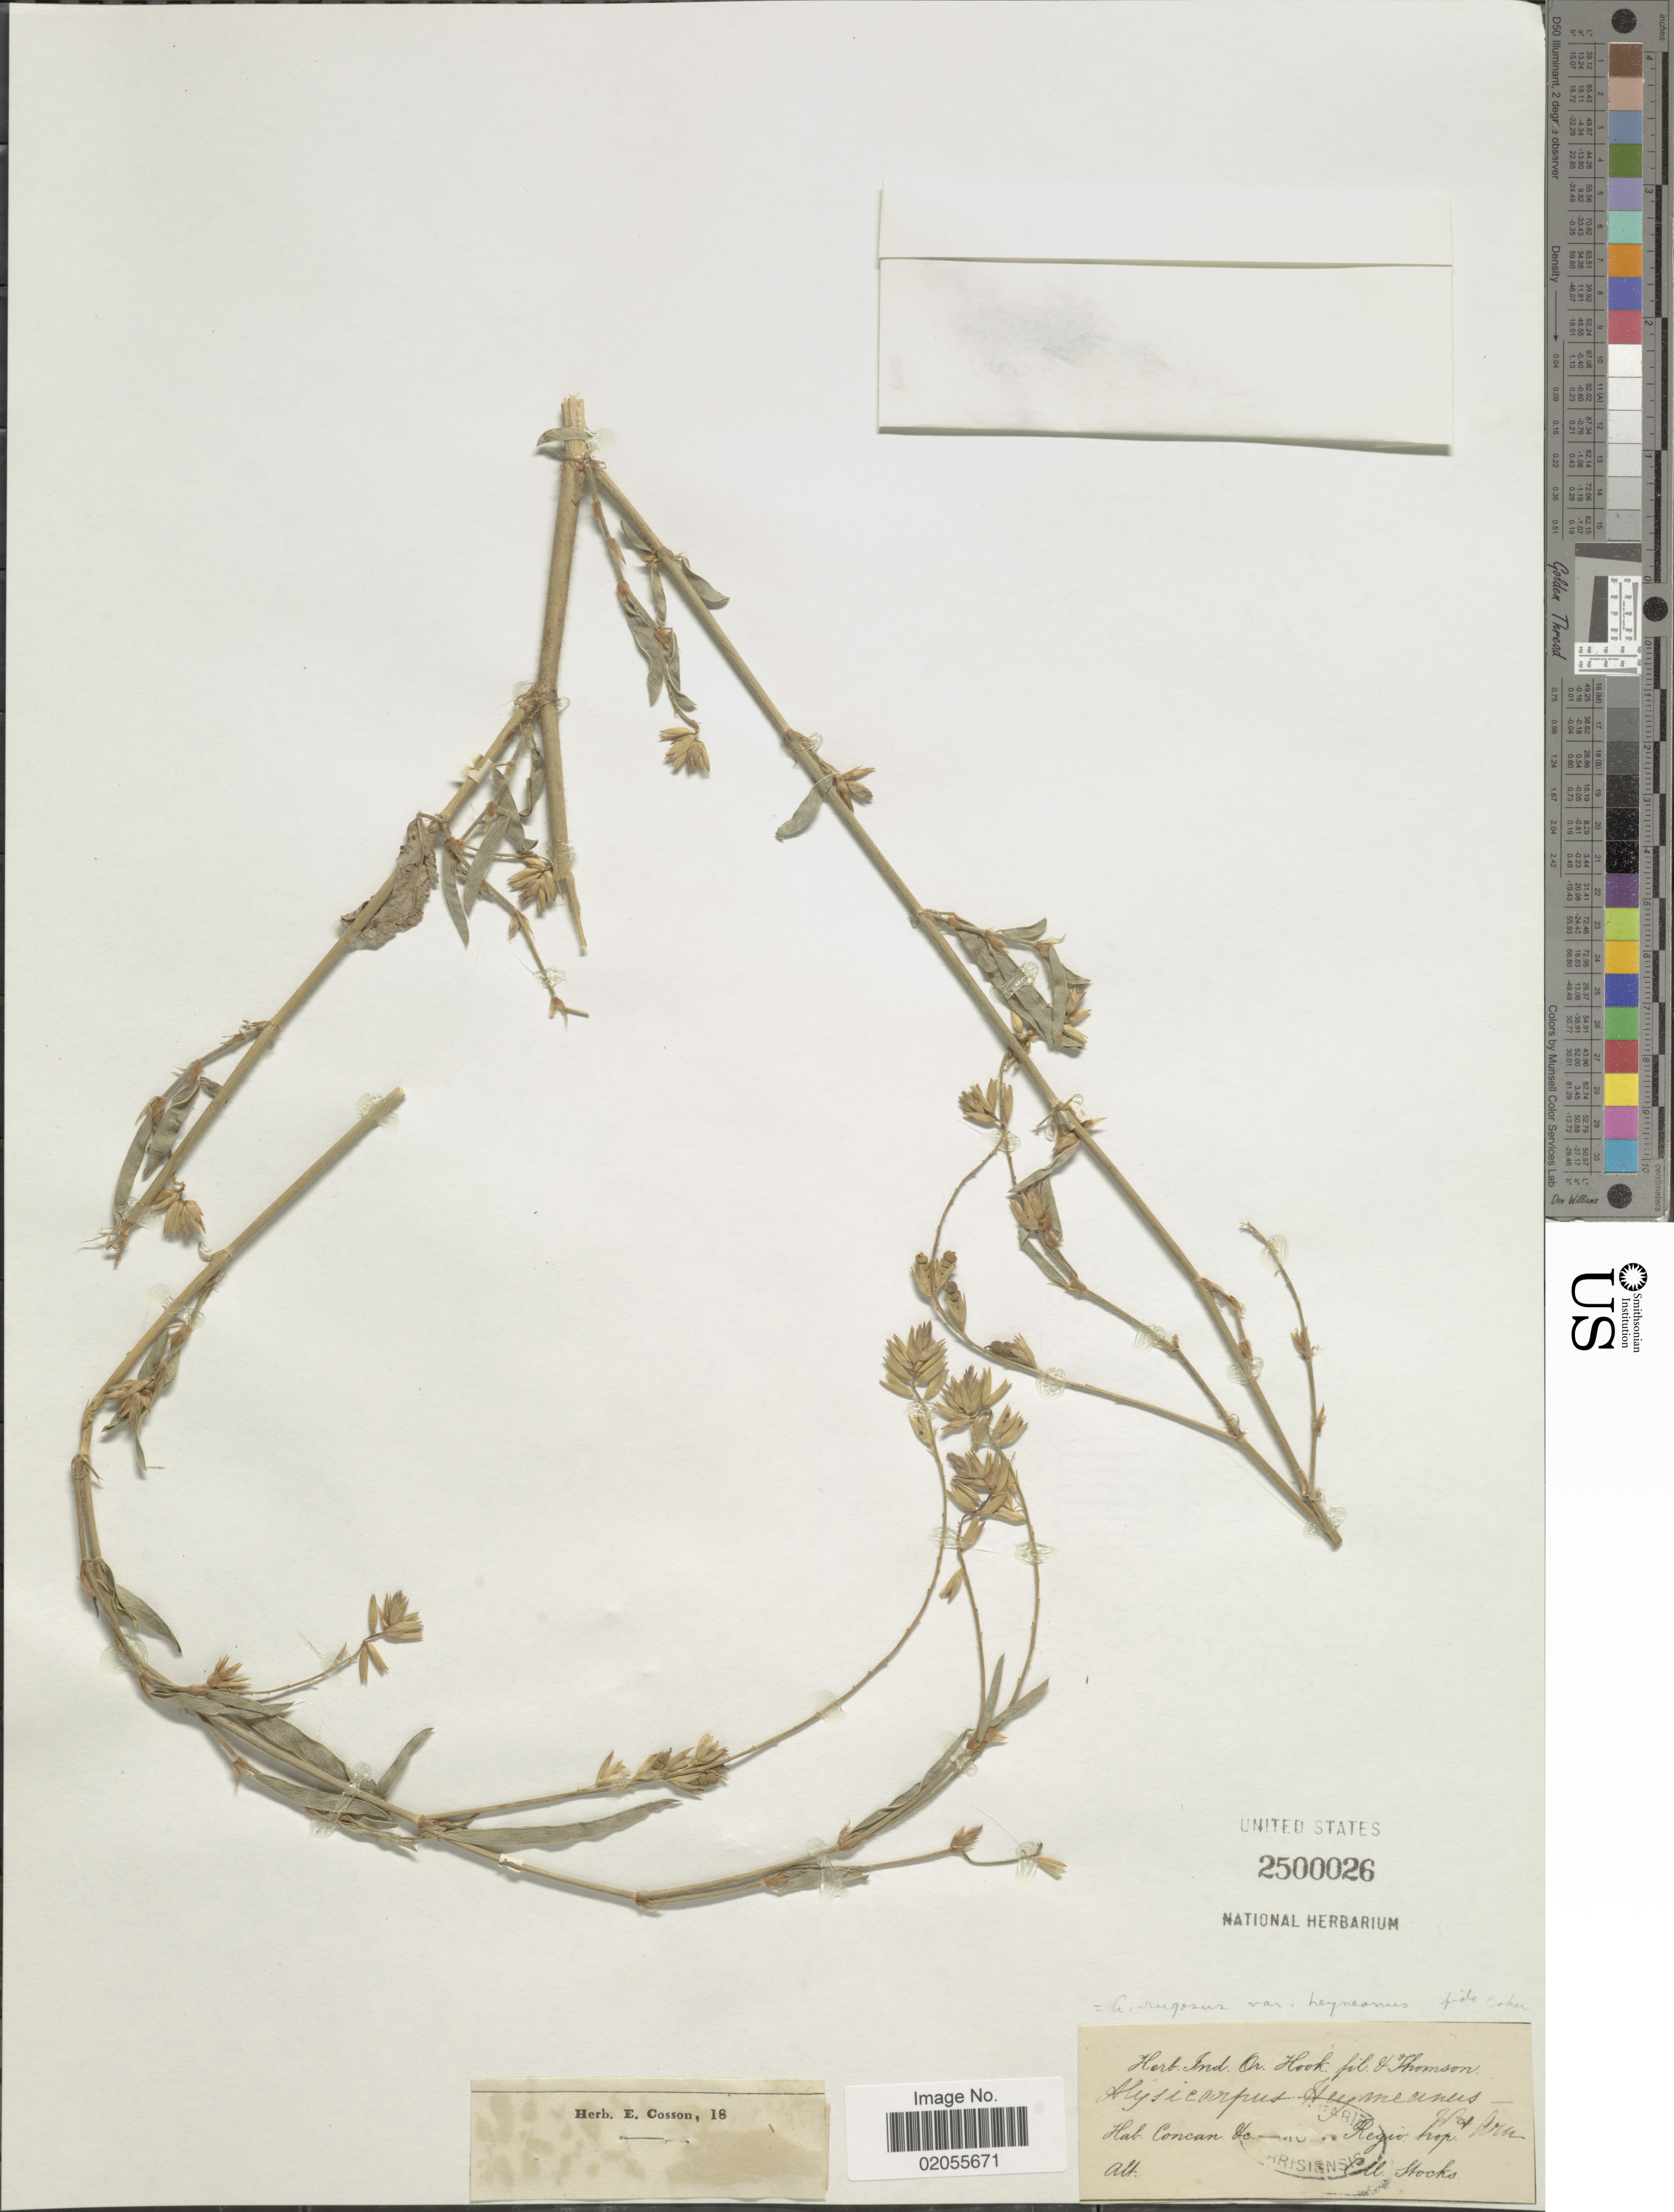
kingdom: Plantae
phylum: Tracheophyta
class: Magnoliopsida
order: Fabales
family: Fabaceae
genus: Alysicarpus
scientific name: Alysicarpus rugosus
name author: (Willd.) DC.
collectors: Stocks, --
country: India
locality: Concan &c. Regio trop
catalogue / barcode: US 2500026